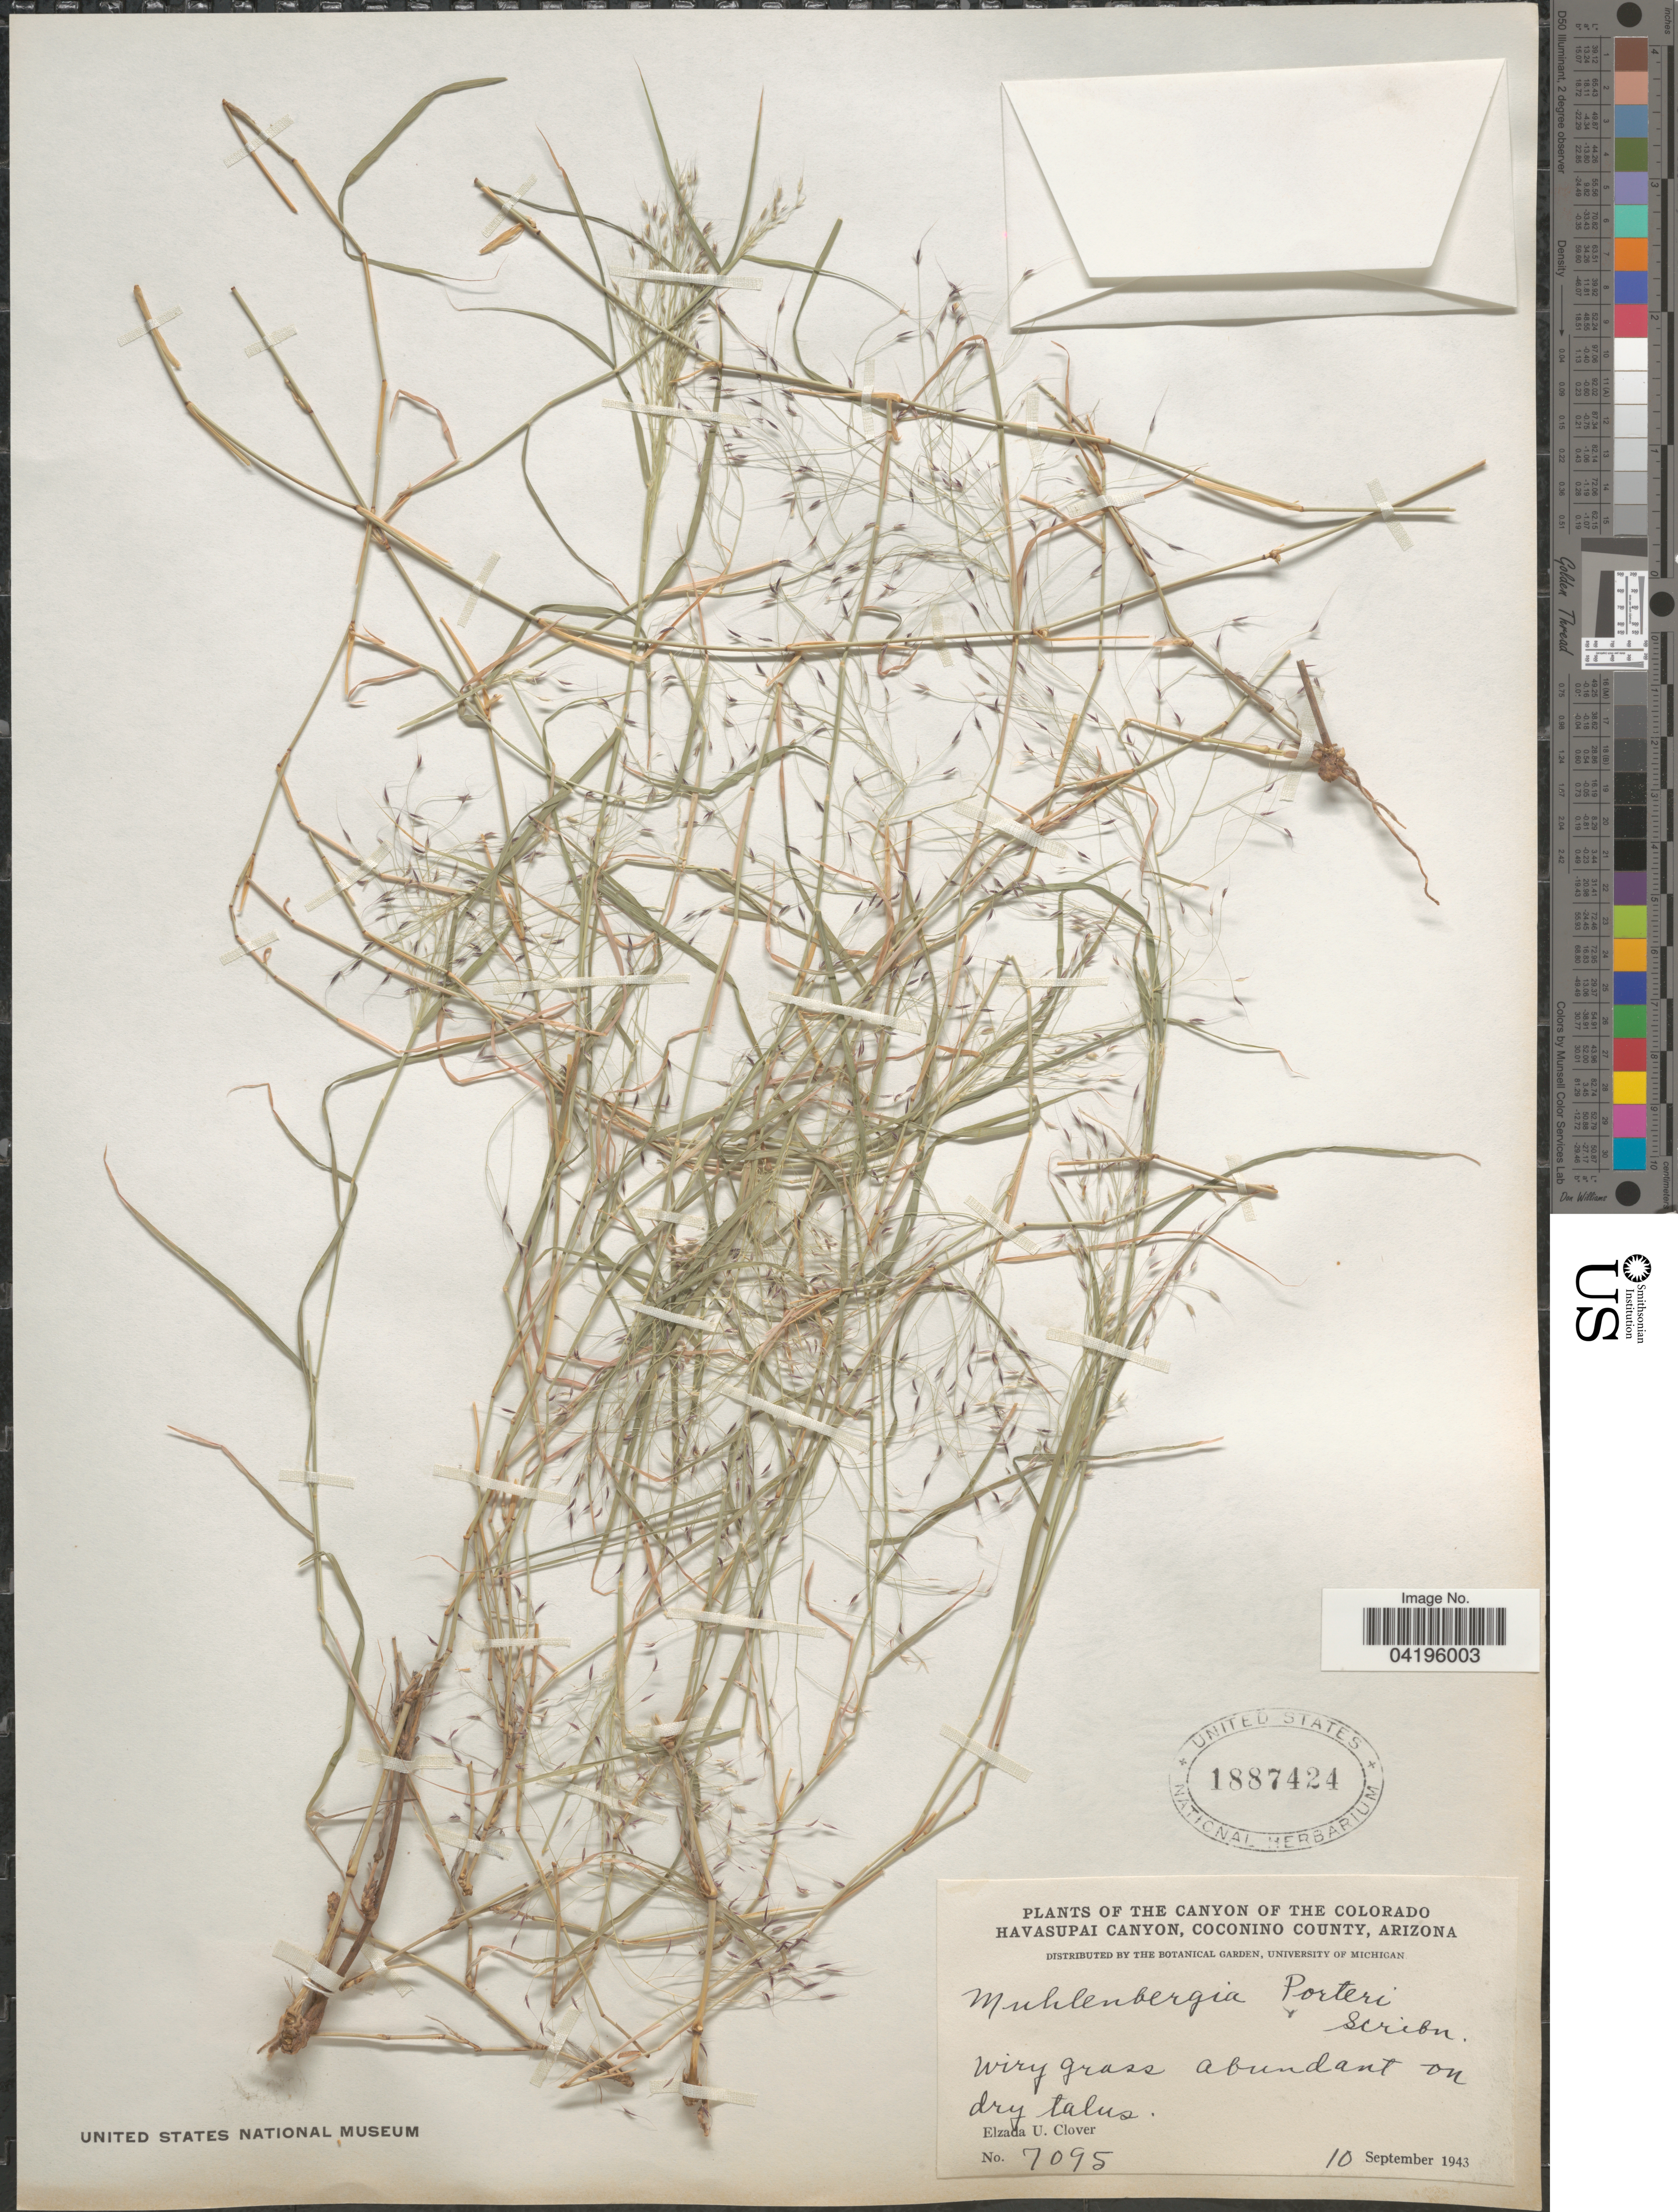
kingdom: Plantae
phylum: Tracheophyta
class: Liliopsida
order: Poales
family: Poaceae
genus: Muhlenbergia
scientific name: Muhlenbergia porteri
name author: Scribn. in W.J. Beal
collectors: E. U. Clover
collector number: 7095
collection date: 1943-09-10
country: United States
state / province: Arizona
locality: Canyon of the Colorado. Havasupai Canyon, Coconino County. Abundant on talus.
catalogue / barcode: US 1887424